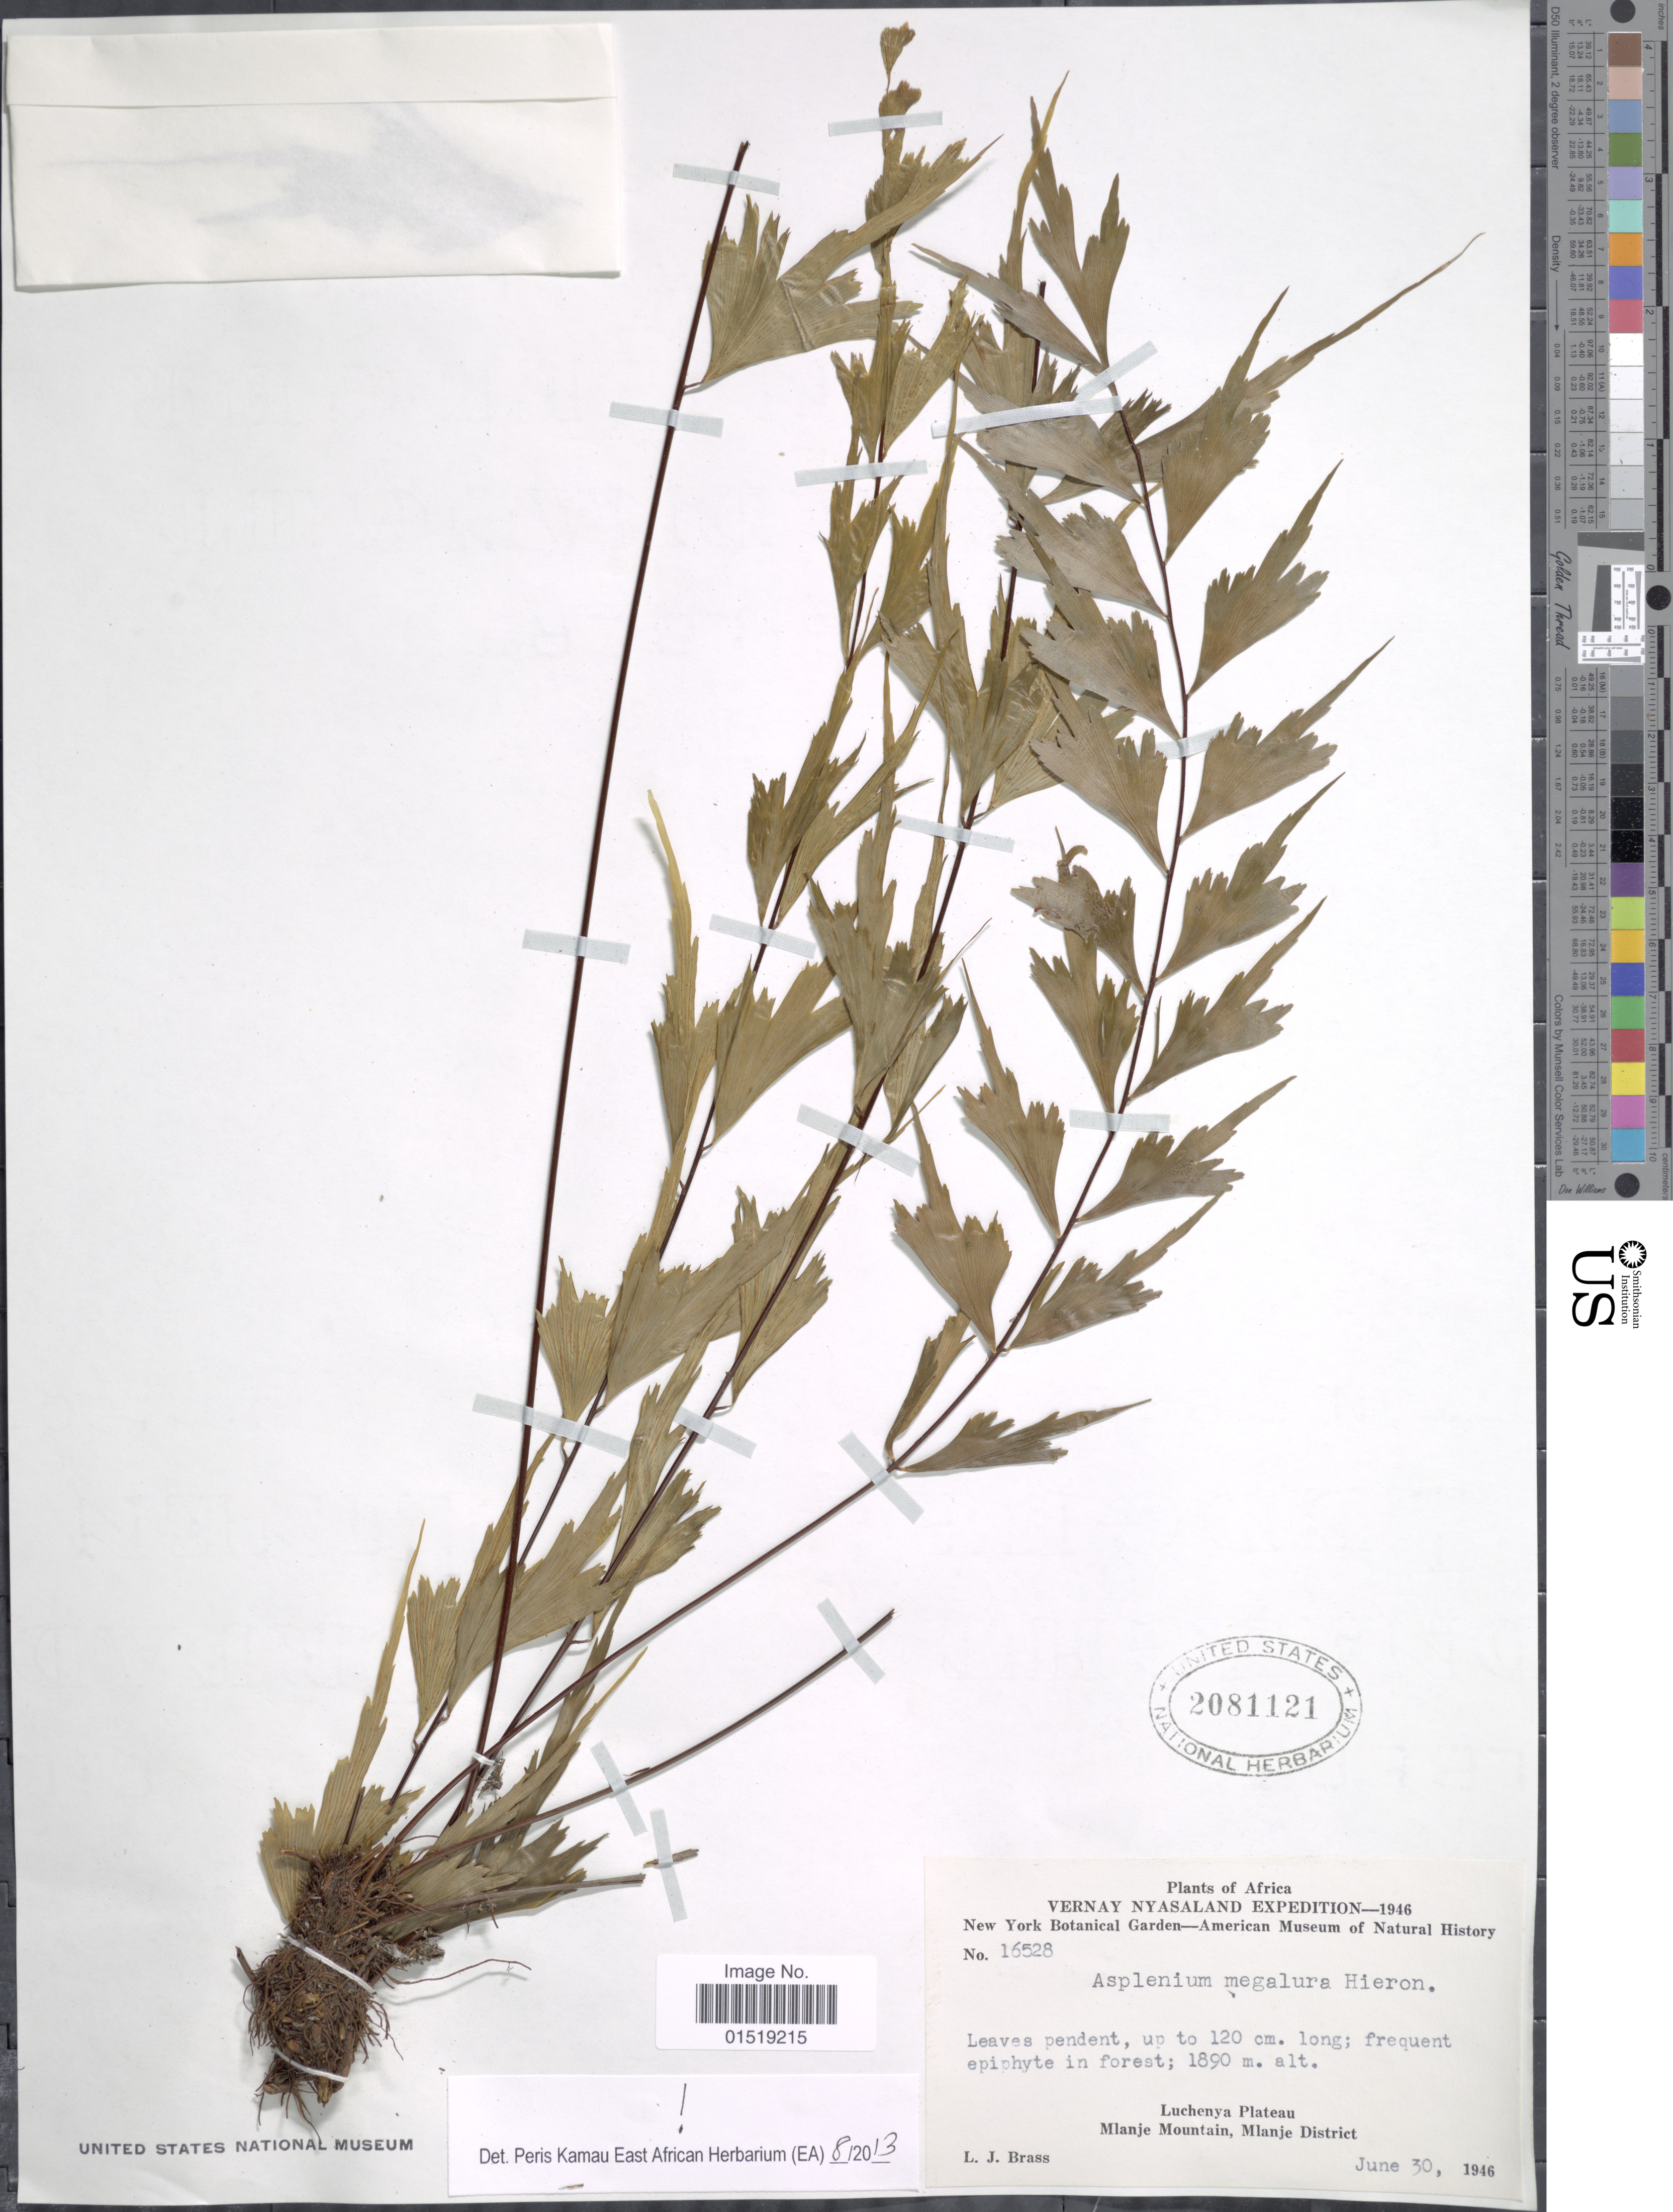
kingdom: Plantae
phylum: Tracheophyta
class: Polypodiopsida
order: Polypodiales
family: Aspleniaceae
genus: Asplenium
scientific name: Asplenium megalura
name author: Baker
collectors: L. J. Brass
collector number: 16528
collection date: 1946-06-30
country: Malawi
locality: Luchenya Plateau. Mlanje Mountain, Mlanje District.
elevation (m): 1890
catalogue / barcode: US 2081121